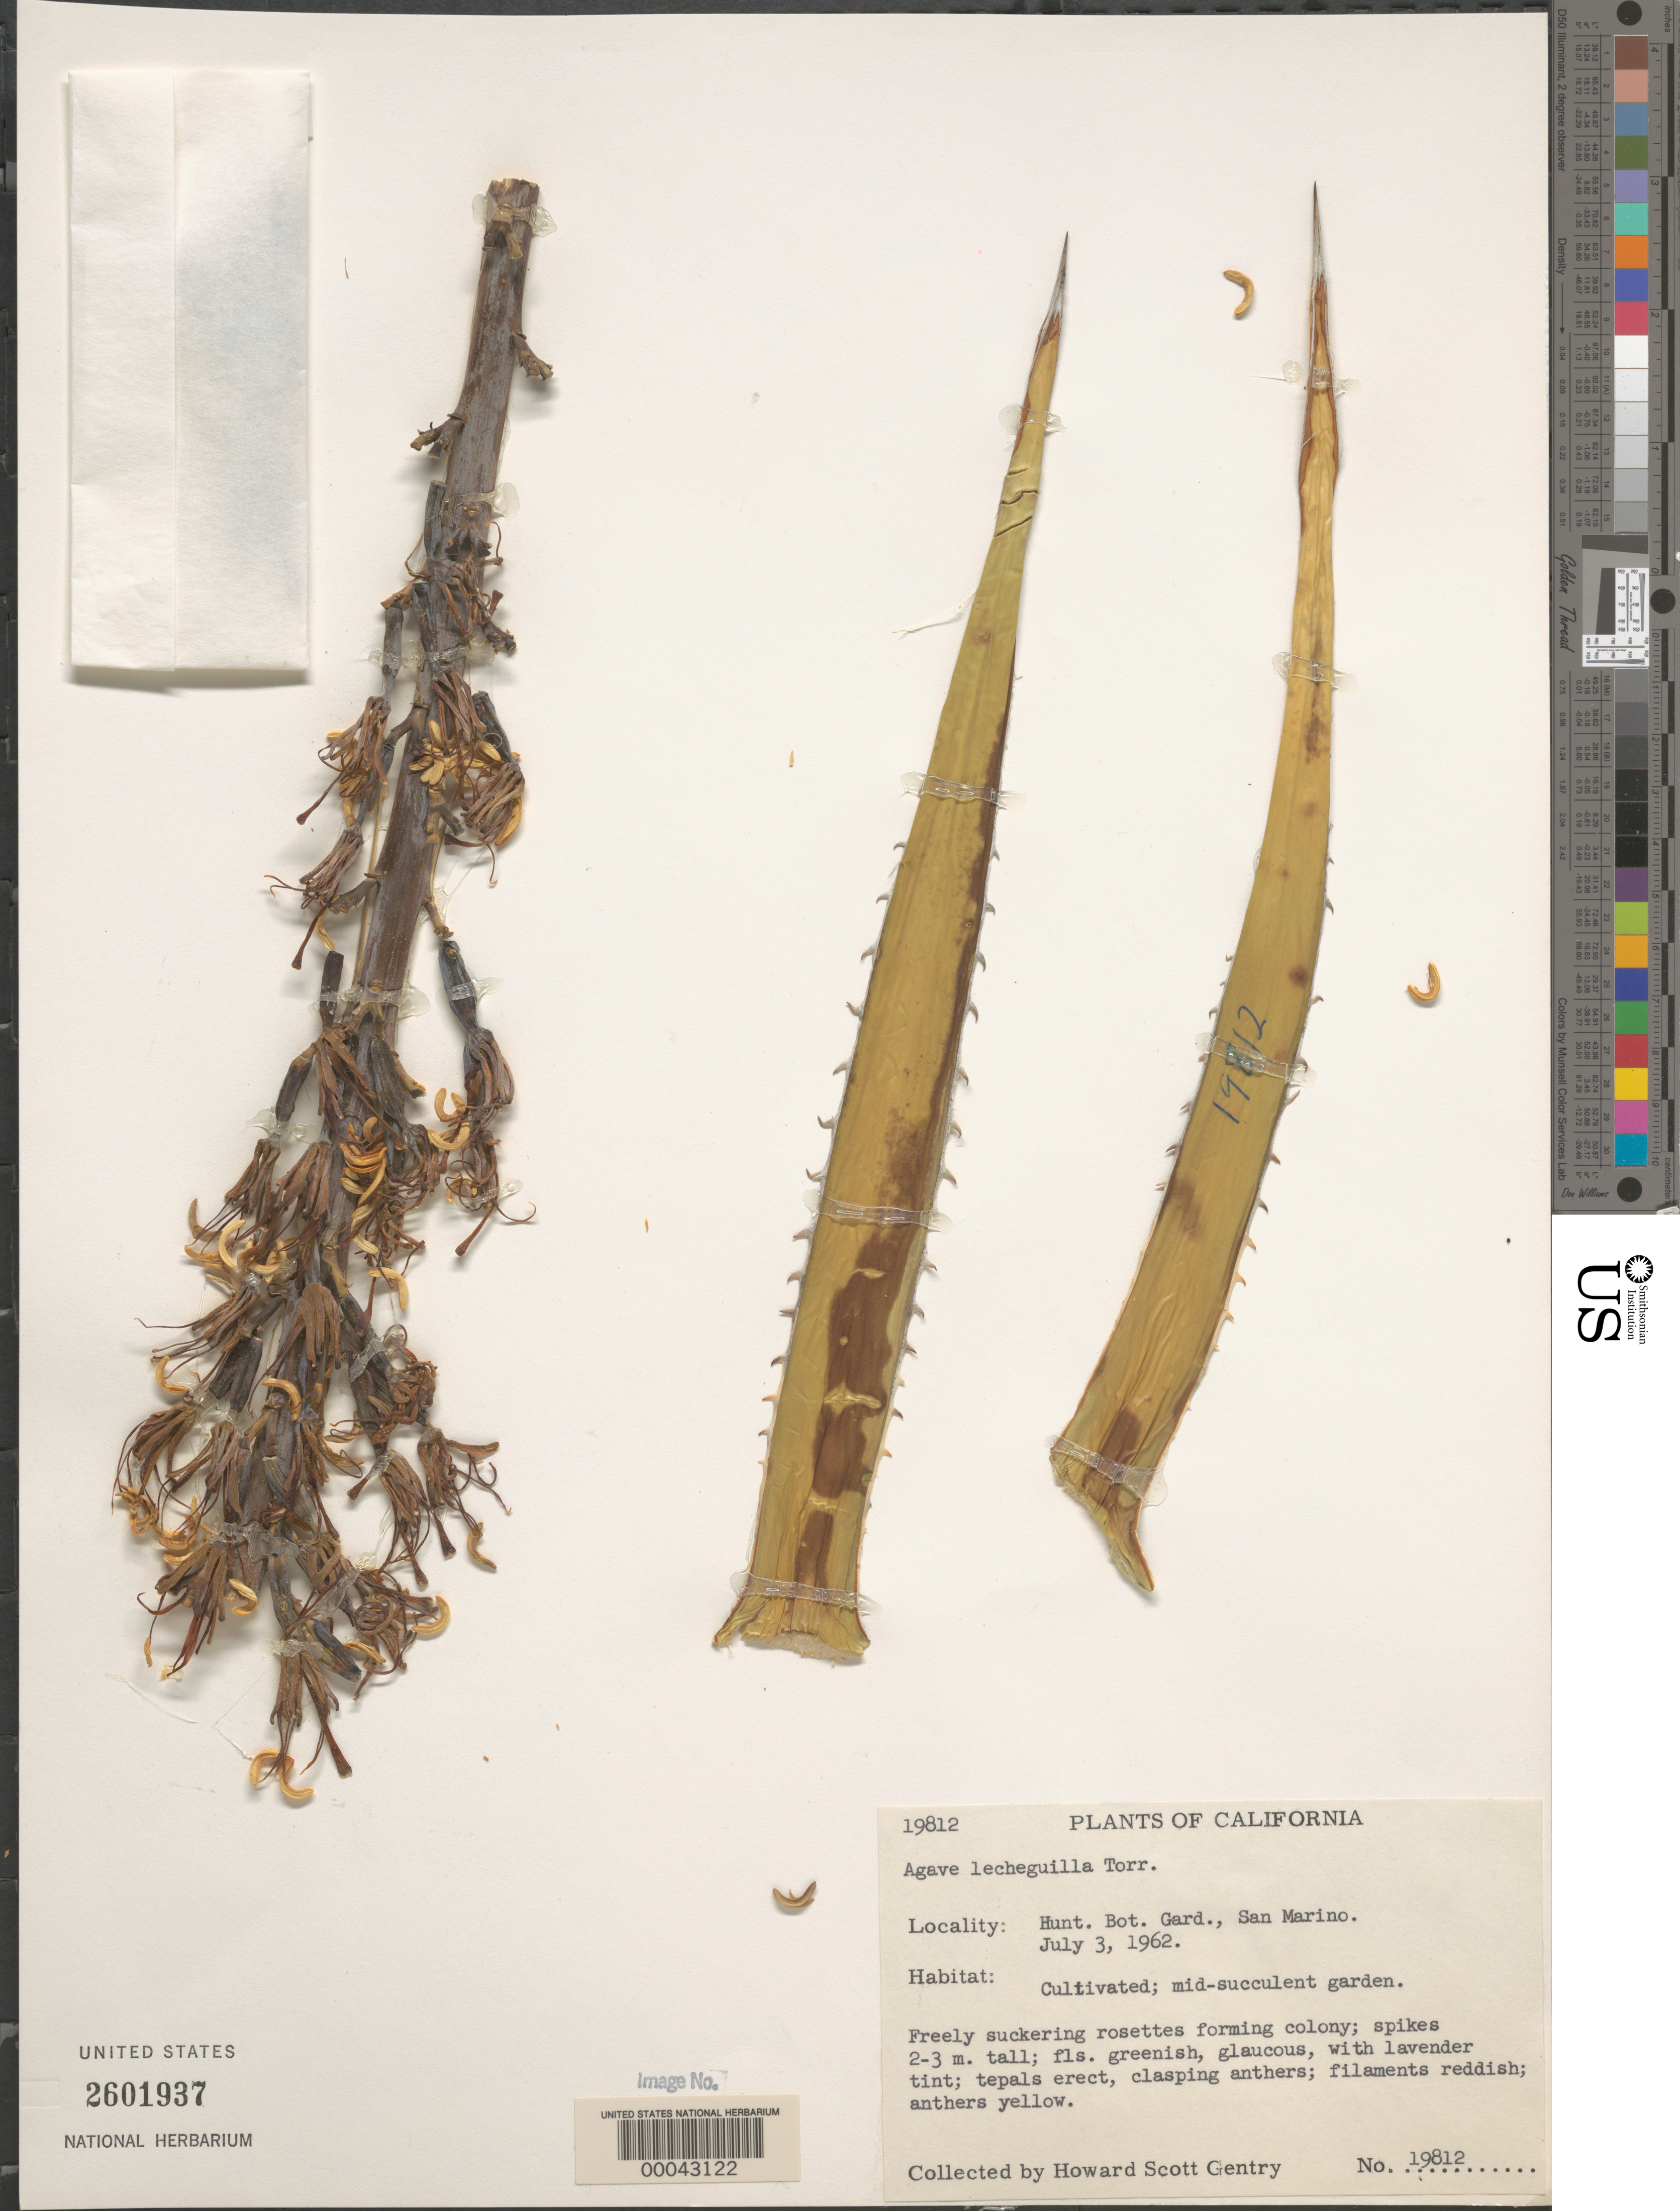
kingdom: Plantae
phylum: Tracheophyta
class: Liliopsida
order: Asparagales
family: Asparagaceae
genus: Agave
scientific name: Agave lechuguilla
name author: Torr.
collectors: H. S. Gentry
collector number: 19812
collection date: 1962-07-03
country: United States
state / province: California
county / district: Los Angeles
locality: Hunt. Bot. Gard., San Marino. Mid-succulent garden.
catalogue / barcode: US 2601937